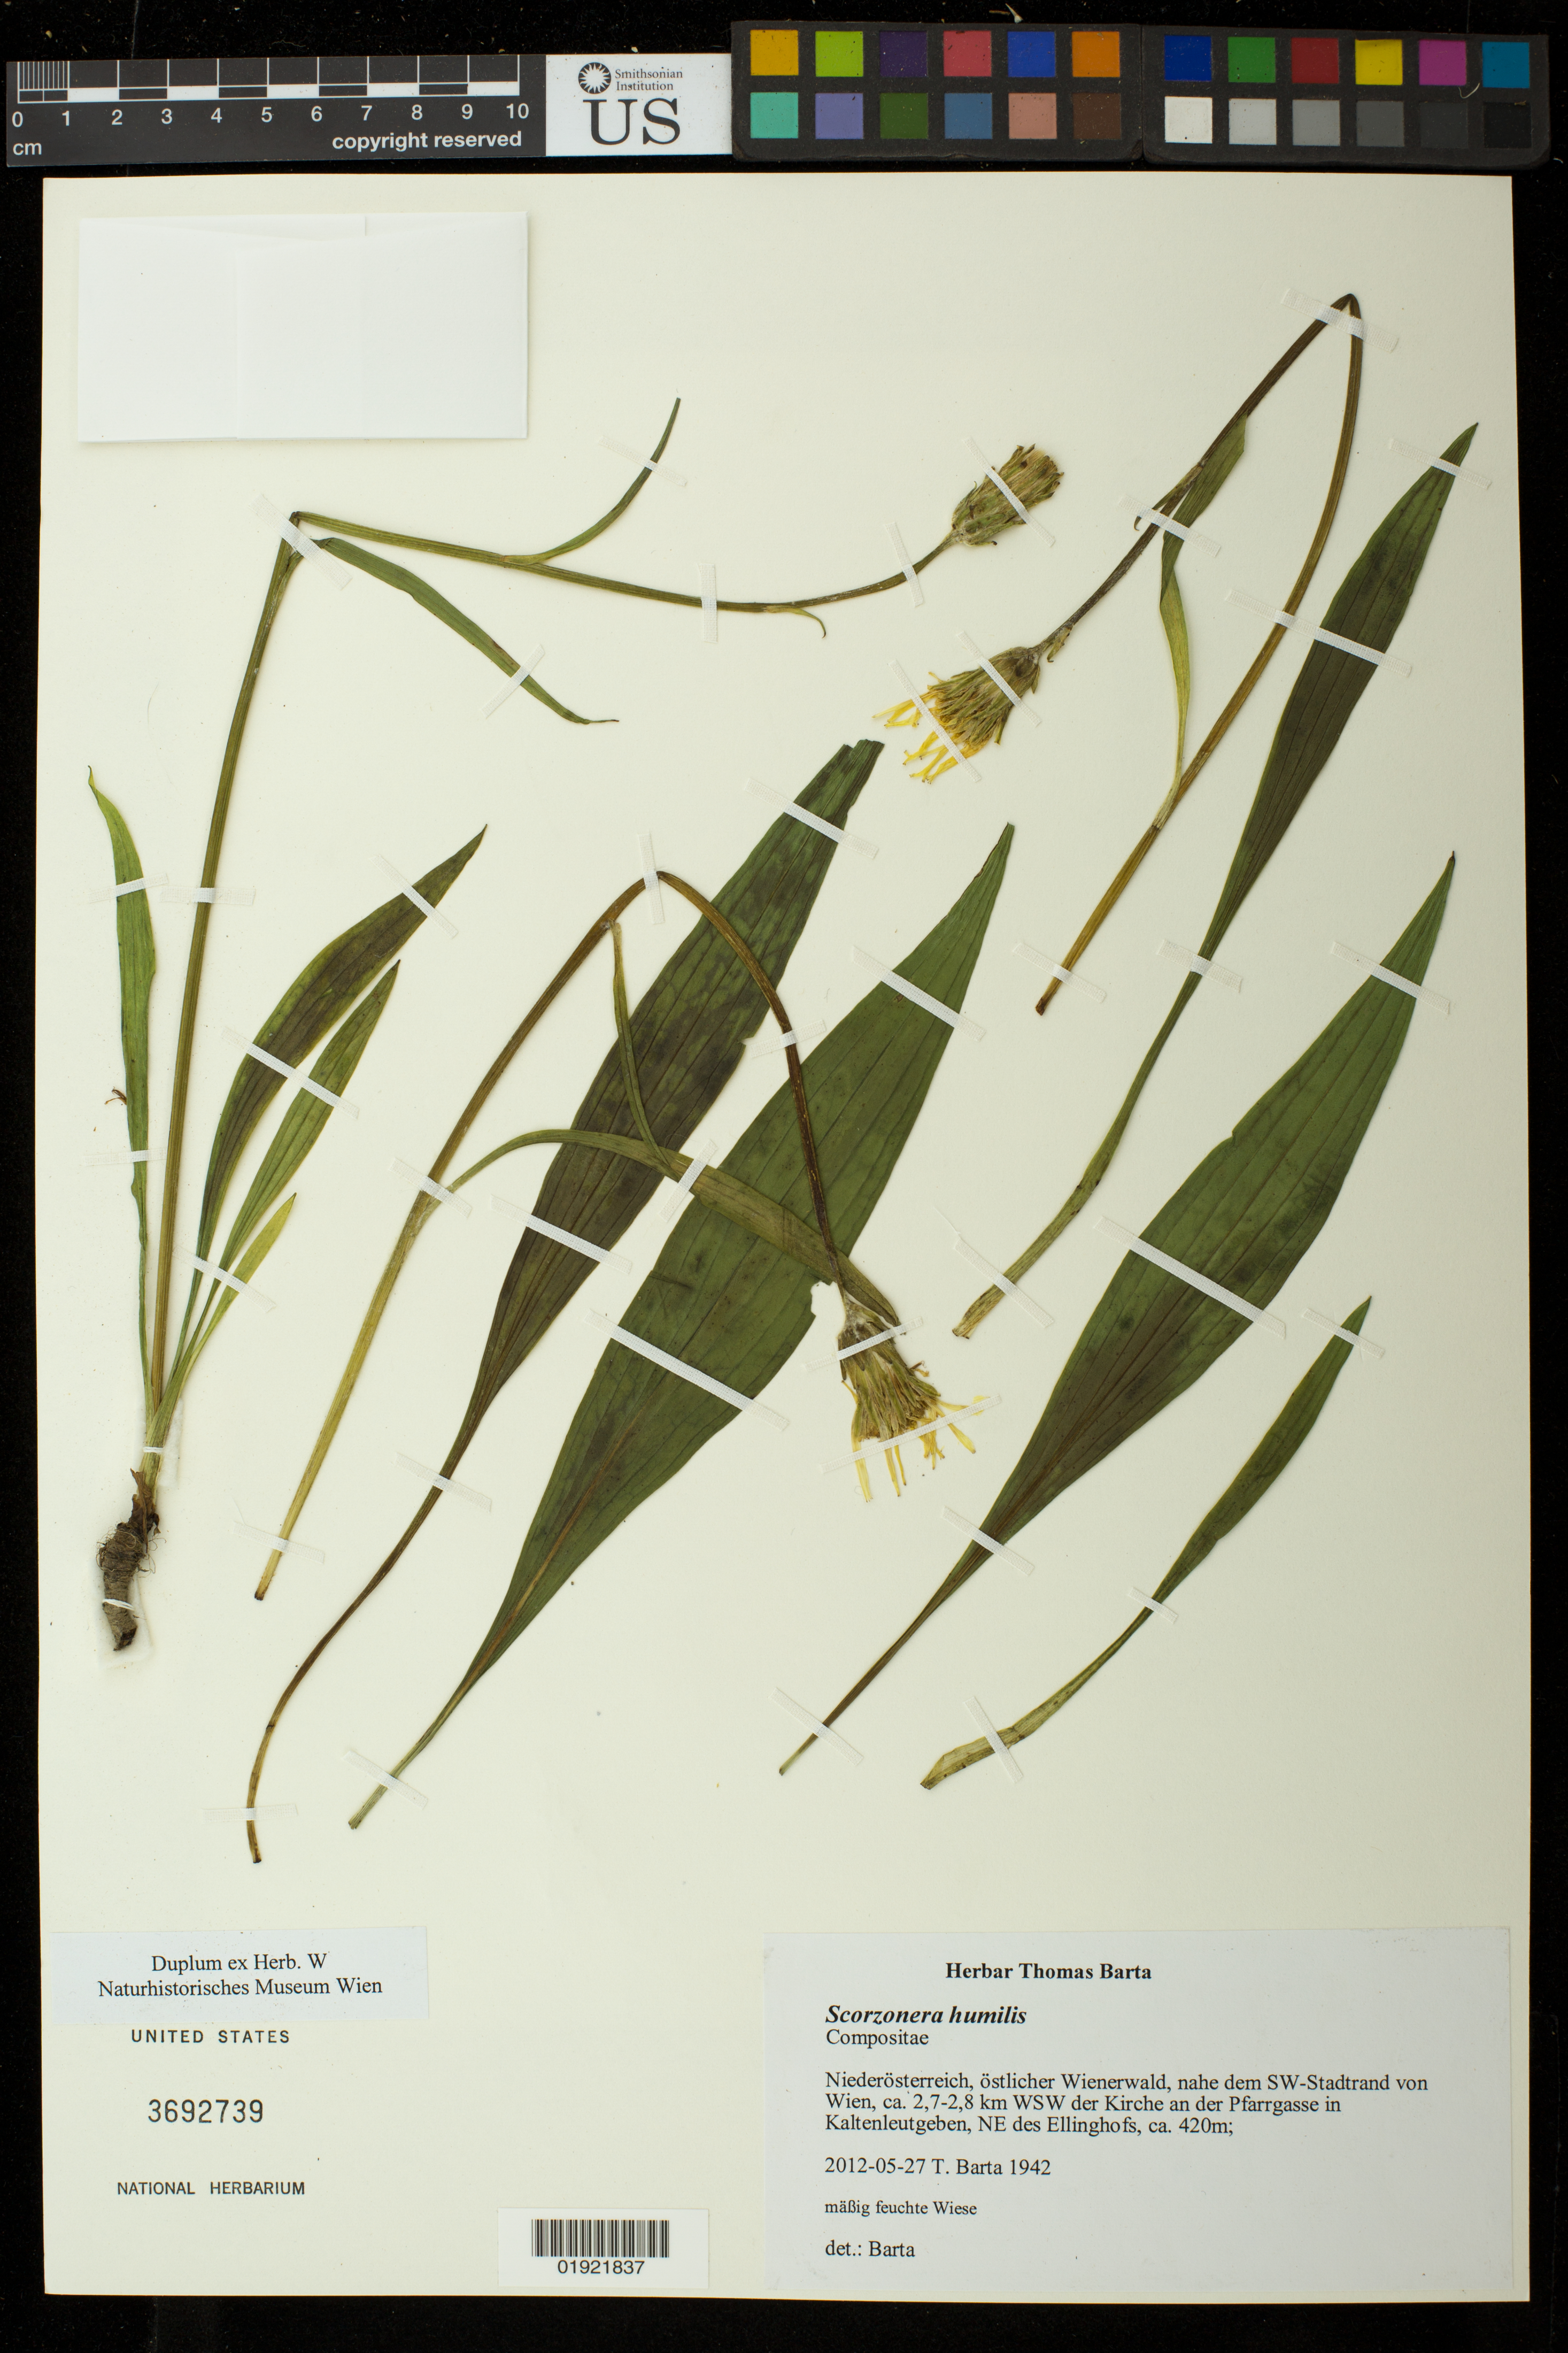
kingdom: Plantae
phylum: Tracheophyta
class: Magnoliopsida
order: Asterales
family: Asteraceae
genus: Scorzonera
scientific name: Scorzonera humilis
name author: L.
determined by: Barta, Thomas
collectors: T. Barta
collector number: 1942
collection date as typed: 2012-05-27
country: Austria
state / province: Niederosterreich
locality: Niederosterreich, östlicher Wienerwald, nahe dem SW-Stadtrand von Wien, ca. 2, 7-2, 8 km WSW der Kirche an der Pfarrgassein Kaltenleutgeben, NE des Ellinghofs, maßig feuchte Wiese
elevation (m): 420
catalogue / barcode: US 36992739